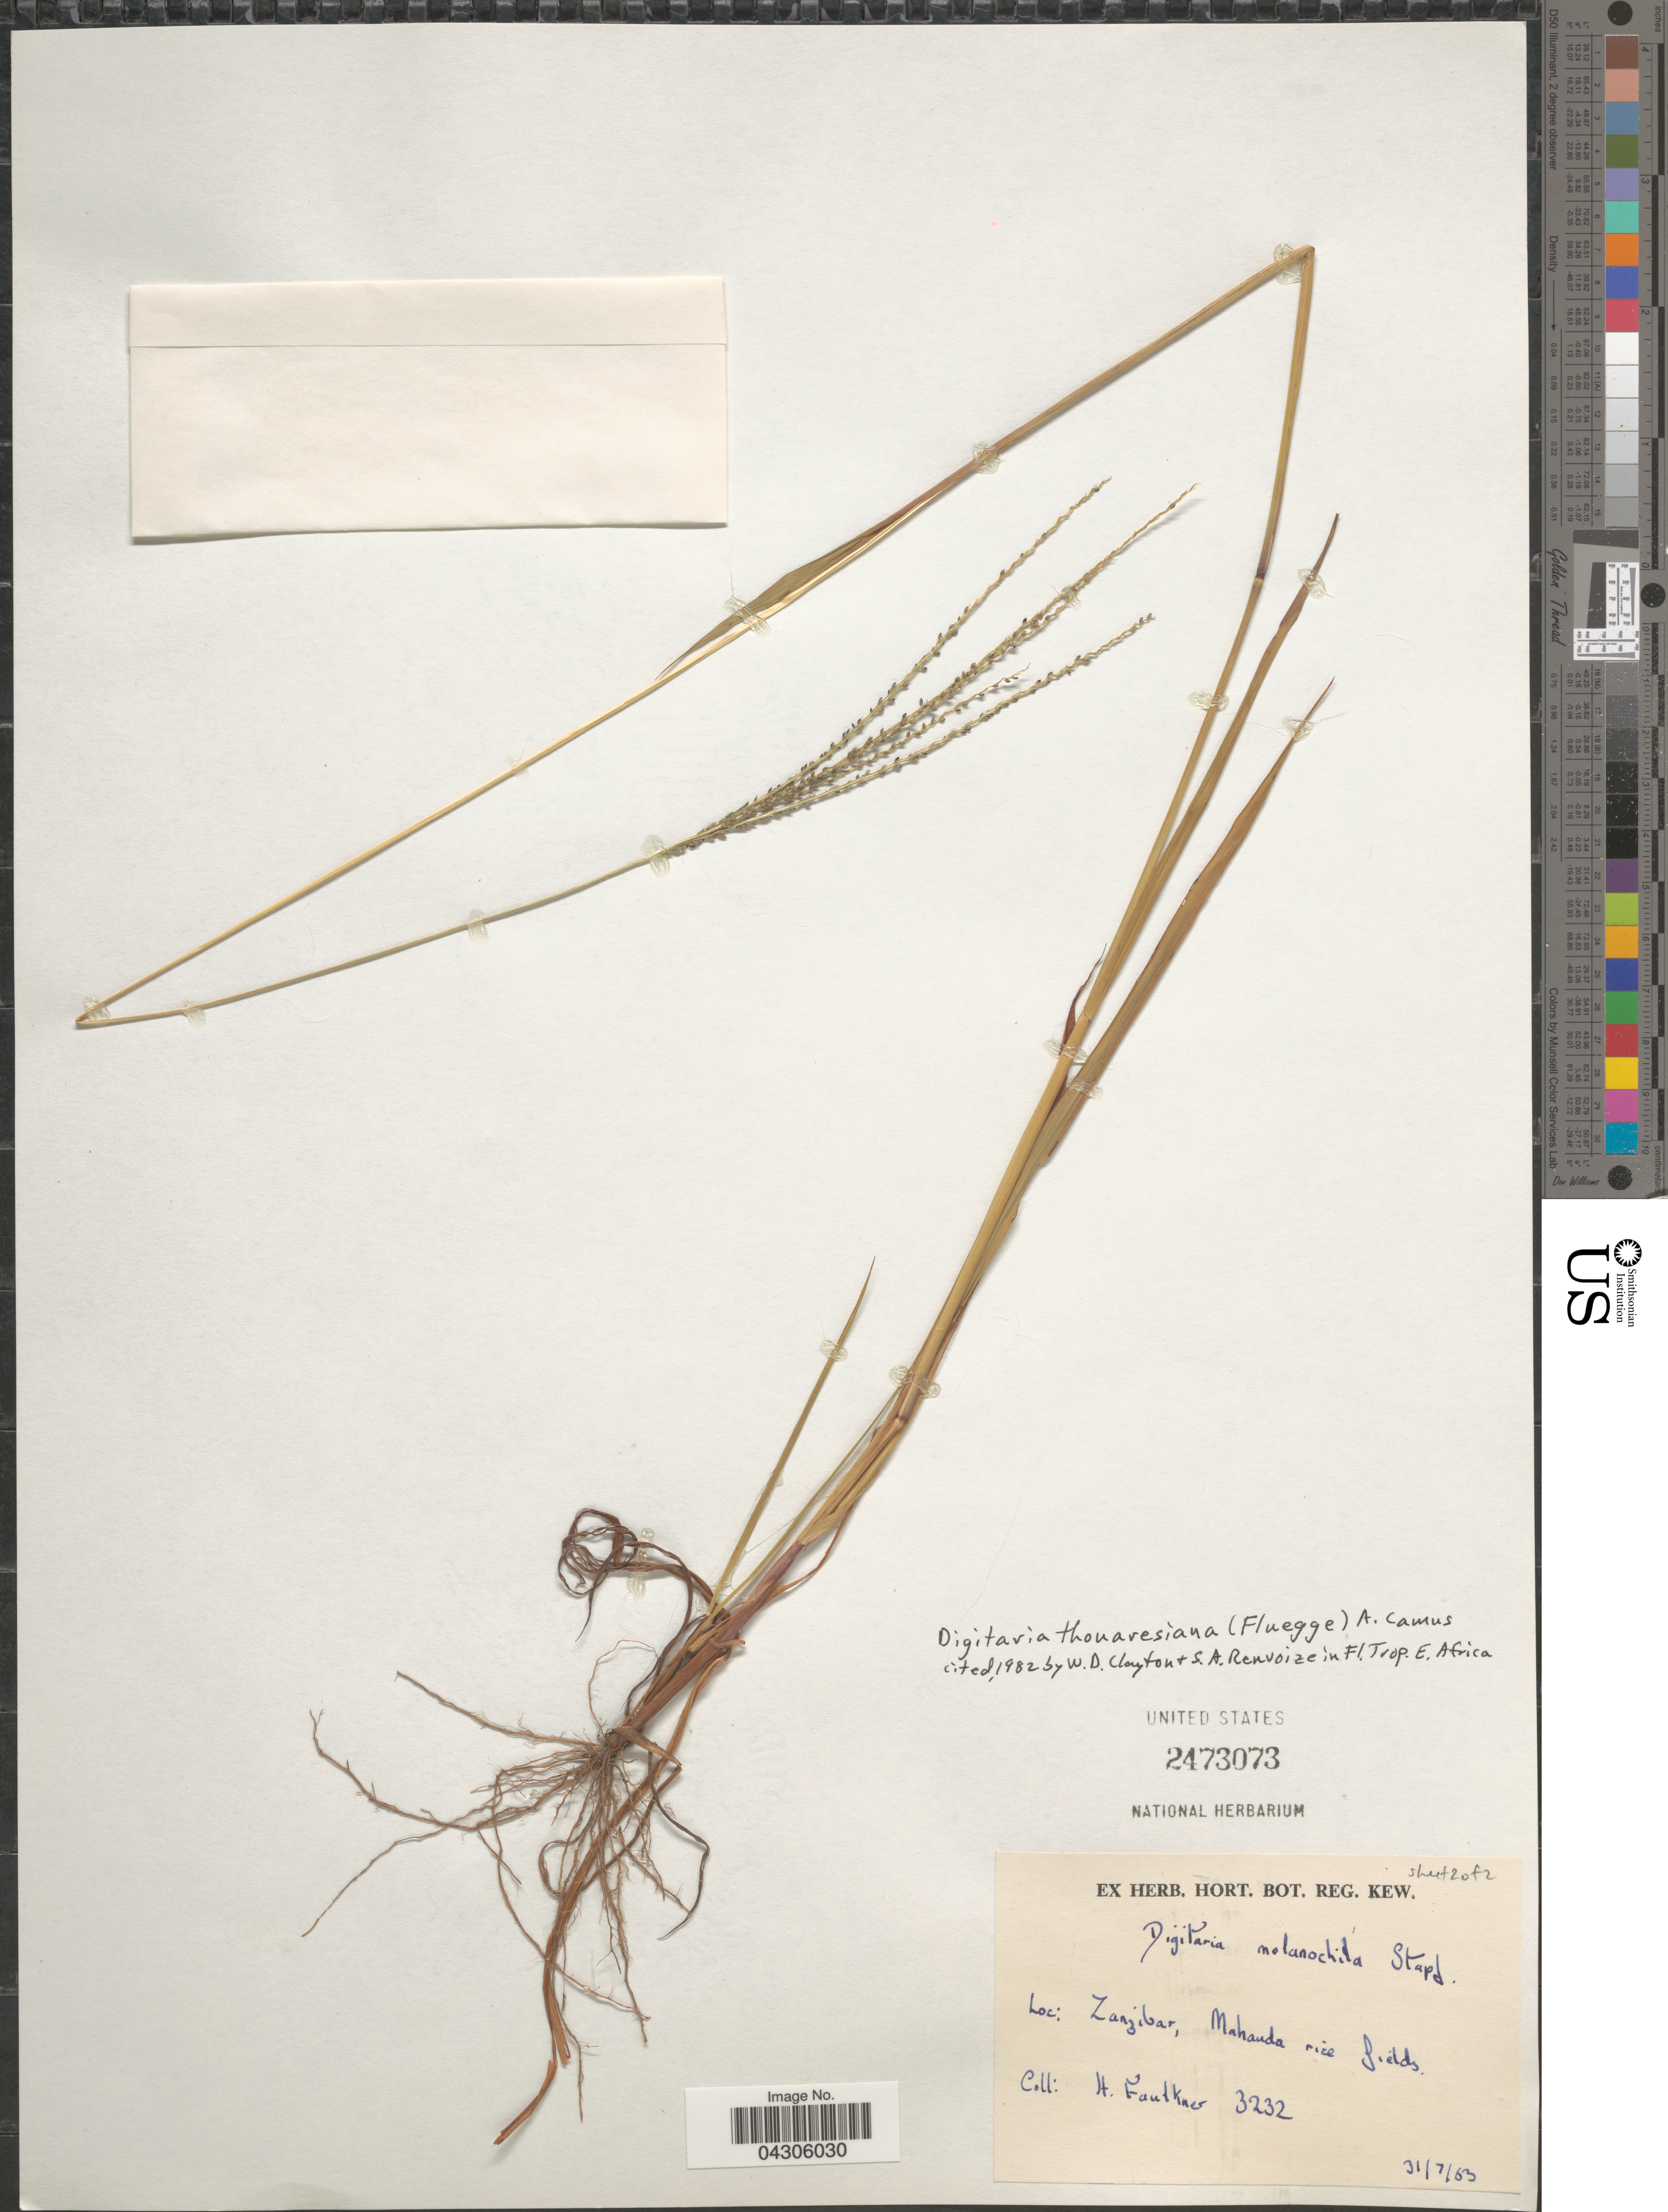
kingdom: Plantae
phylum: Tracheophyta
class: Liliopsida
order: Poales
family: Poaceae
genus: Digitaria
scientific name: Digitaria thouarsiana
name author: (Flüggé) A. Camus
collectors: H. Faulkner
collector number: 3232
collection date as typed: Transcribed d/m/y: 31/7/63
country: Tanzania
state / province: Zanzibar North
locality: Mahanda rice field.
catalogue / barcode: US 2473073